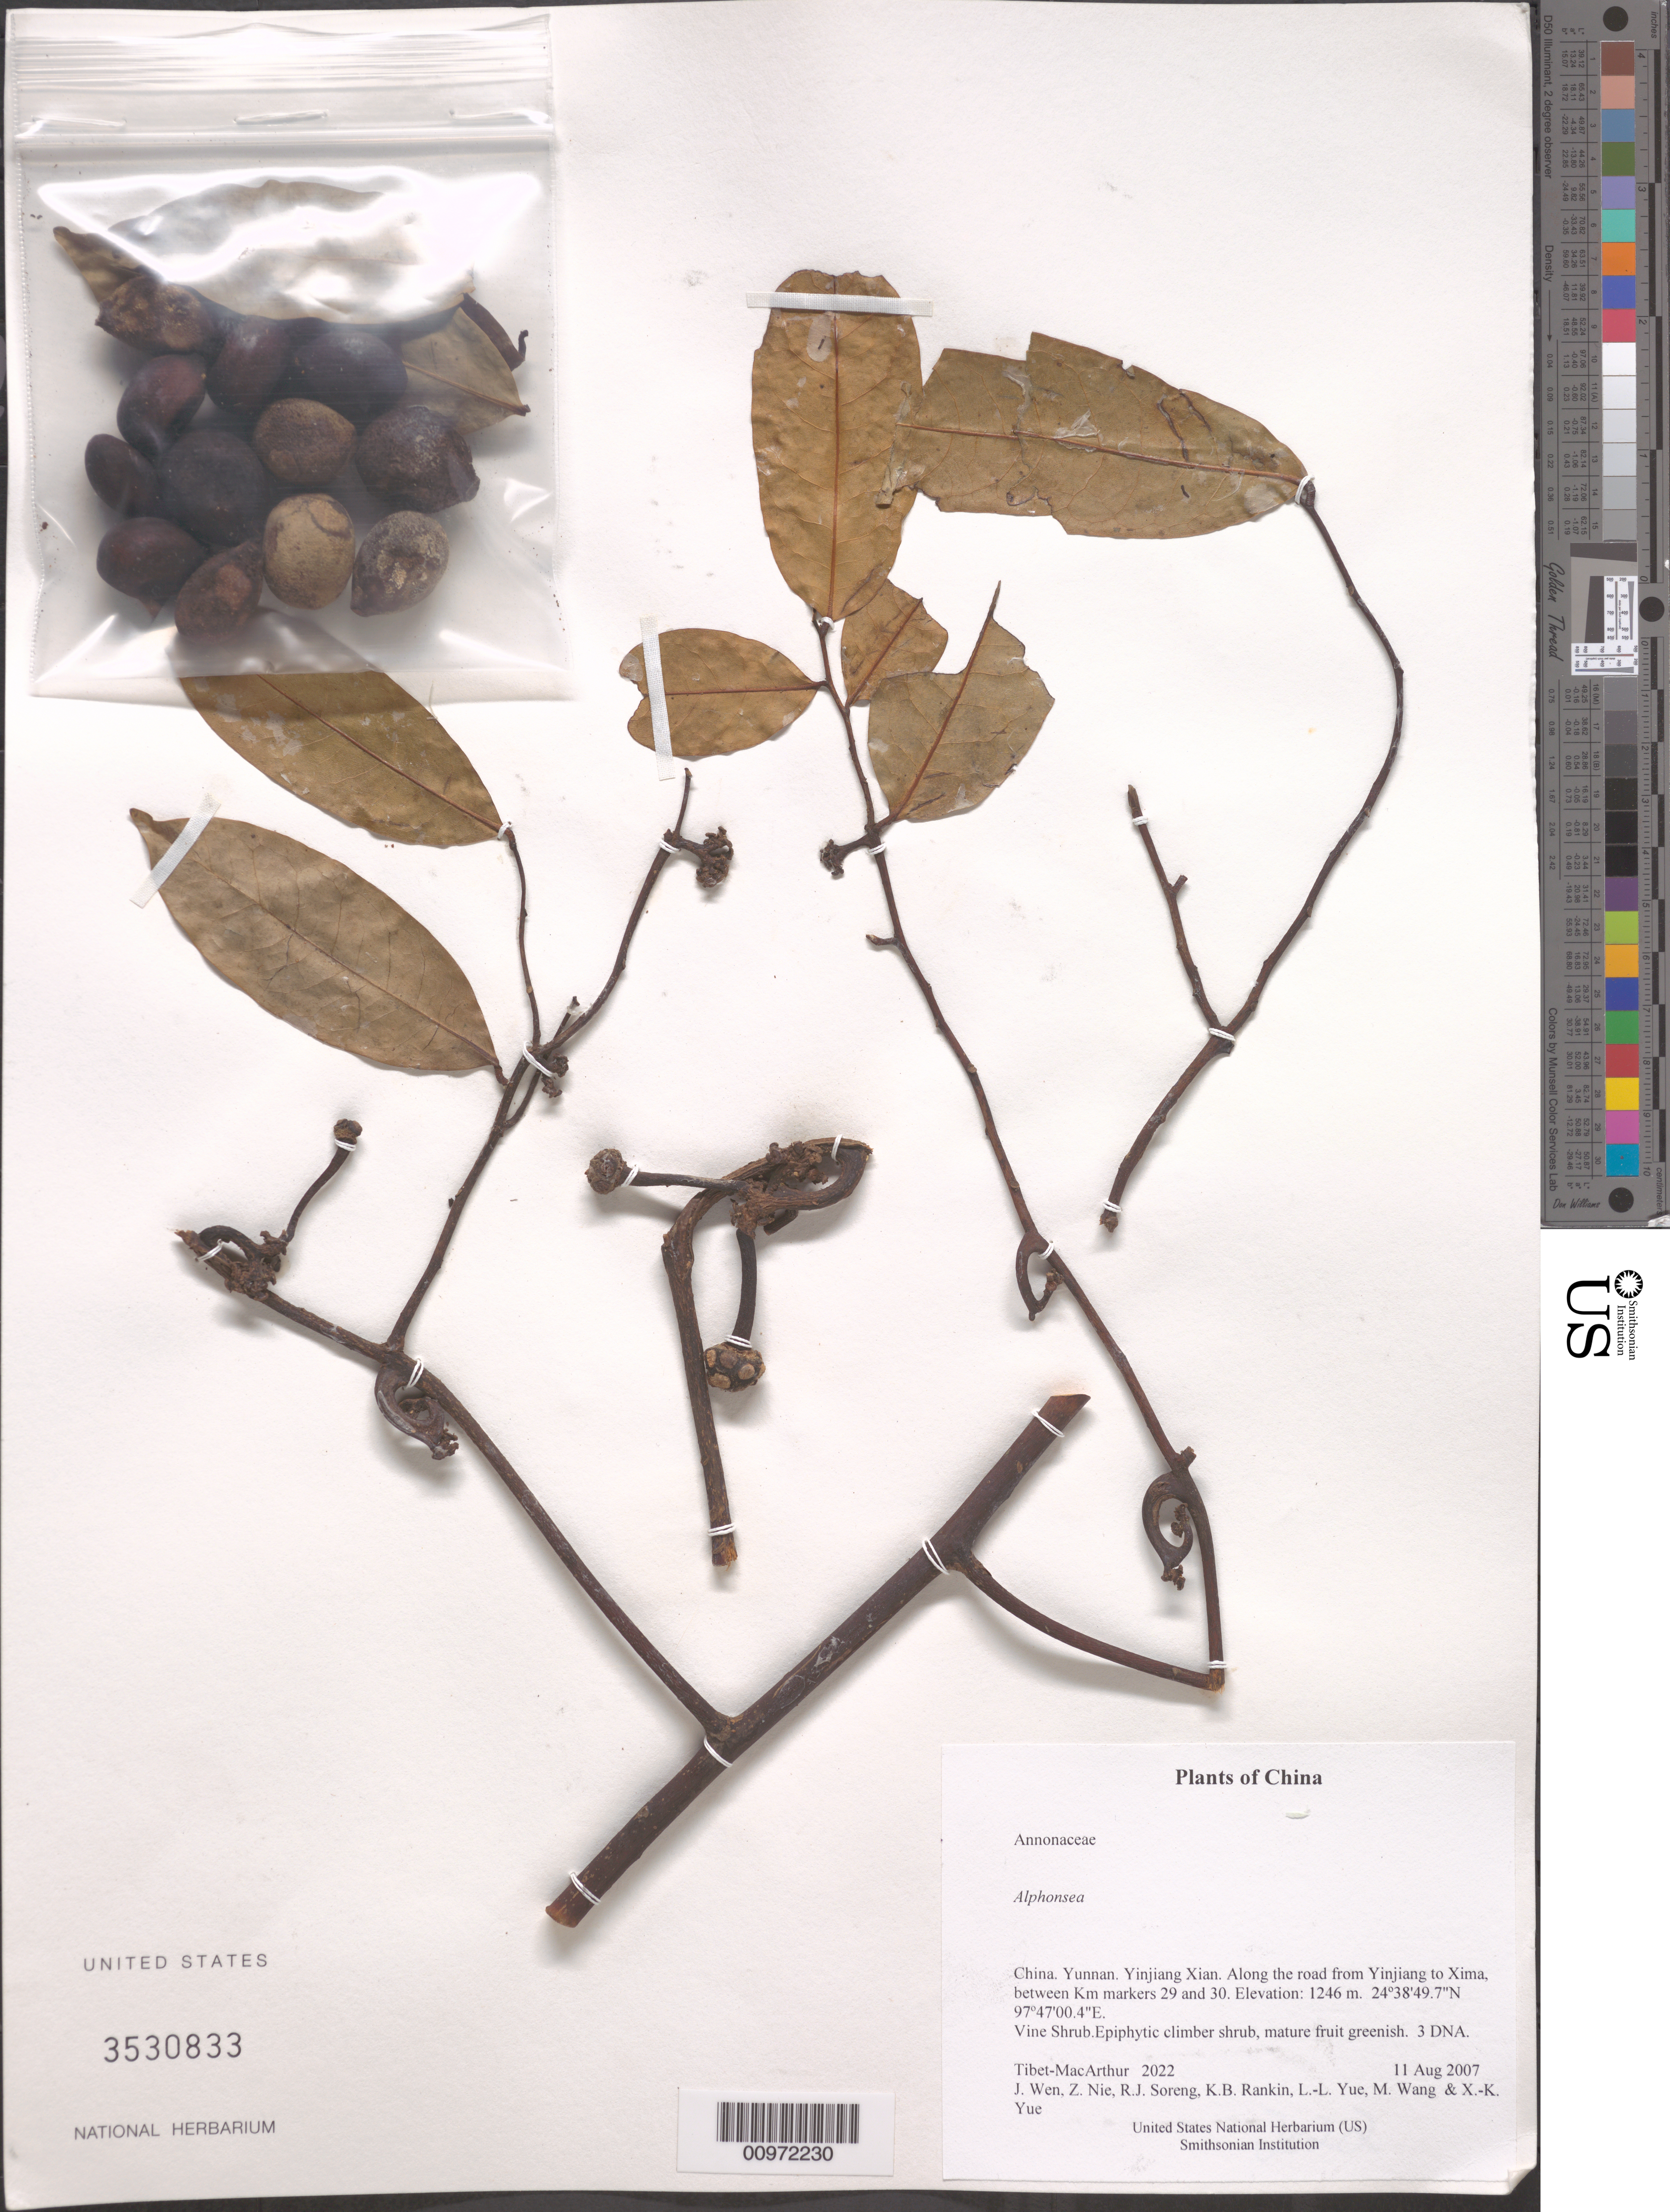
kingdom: Plantae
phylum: Tracheophyta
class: Magnoliopsida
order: Magnoliales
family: Annonaceae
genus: Alphonsea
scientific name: Alphonsea sp.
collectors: Tibet-MacArthur, J. Wen, Z. Nie, R. J. Soreng, K. Rankin, L. Yue, M. Wang & X. Yue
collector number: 2022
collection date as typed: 11 Aug 2007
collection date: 2007-08-11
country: China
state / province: Yunnan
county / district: Yinjiang Xian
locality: Along the road from Yinjiang to Xima, between Km markers 29 and 30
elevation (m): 1246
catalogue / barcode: US 3530833